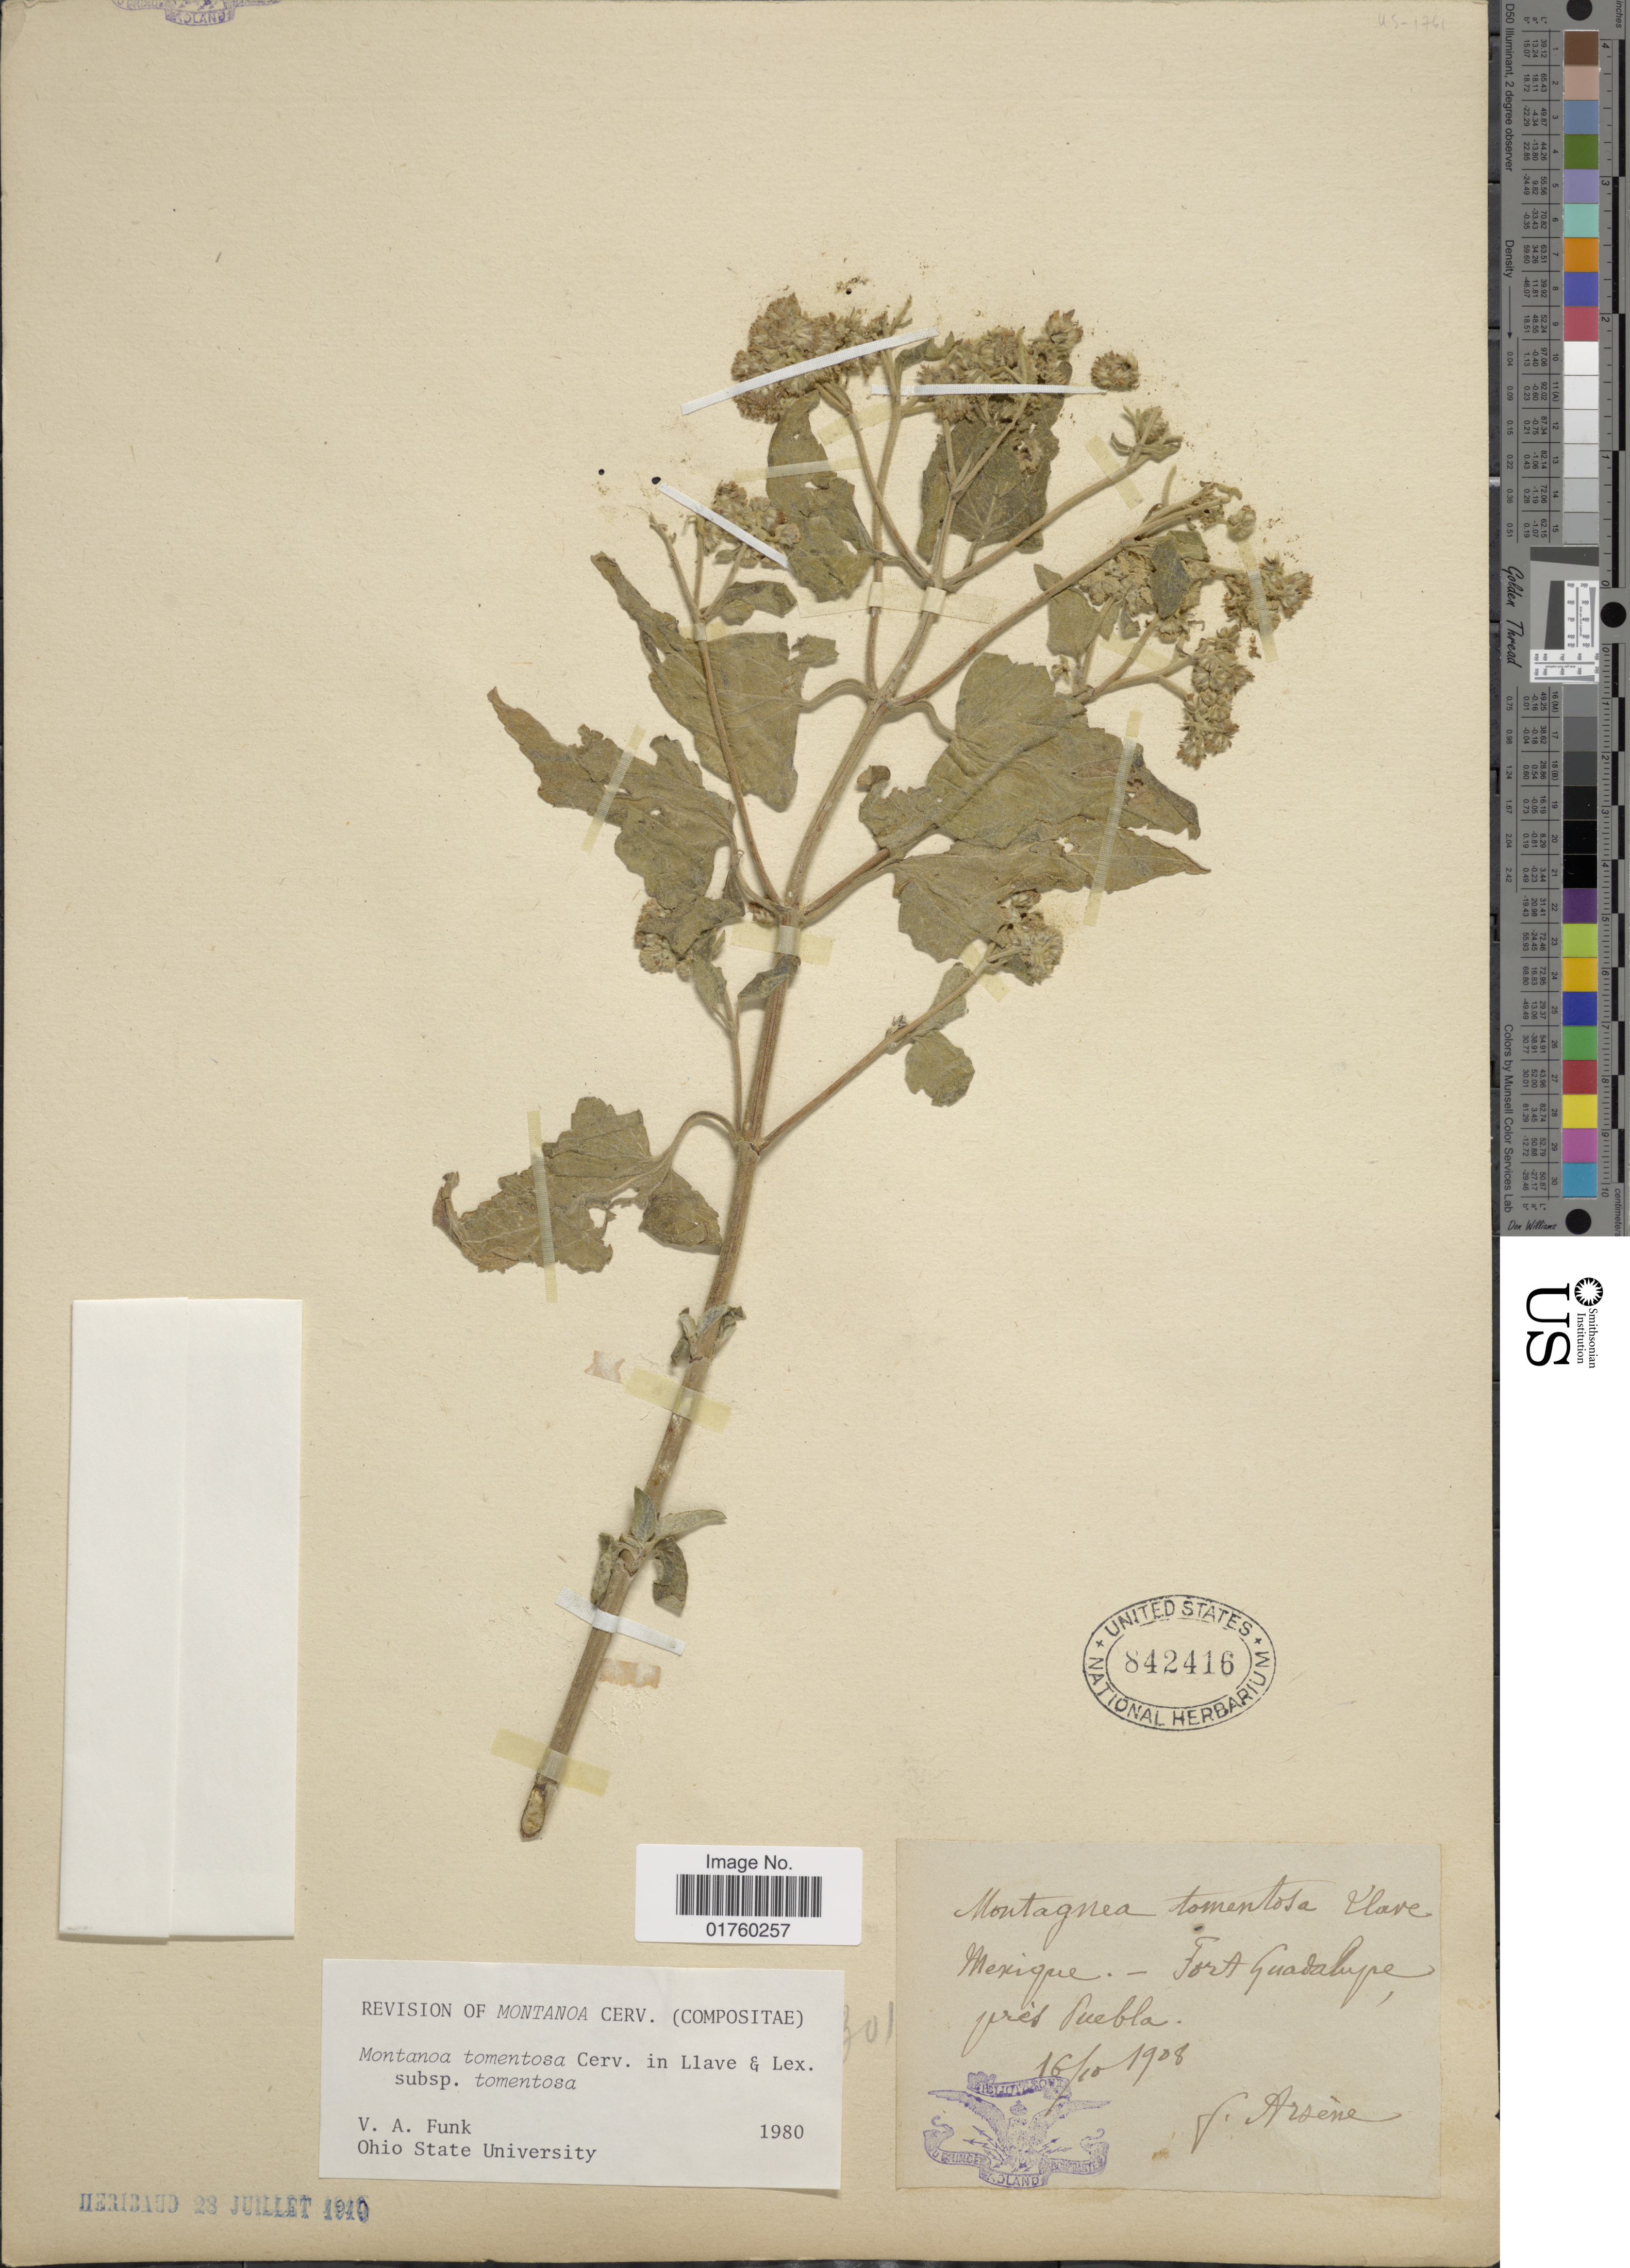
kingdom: Plantae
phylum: Tracheophyta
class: Magnoliopsida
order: Asterales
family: Asteraceae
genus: Montanoa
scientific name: Montanoa tomentosa subsp. tomentosa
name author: Cerv.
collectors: F. Arsène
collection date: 1908-10-16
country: Mexico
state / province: Puebla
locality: Fort Guadalupe.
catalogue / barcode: US 842416